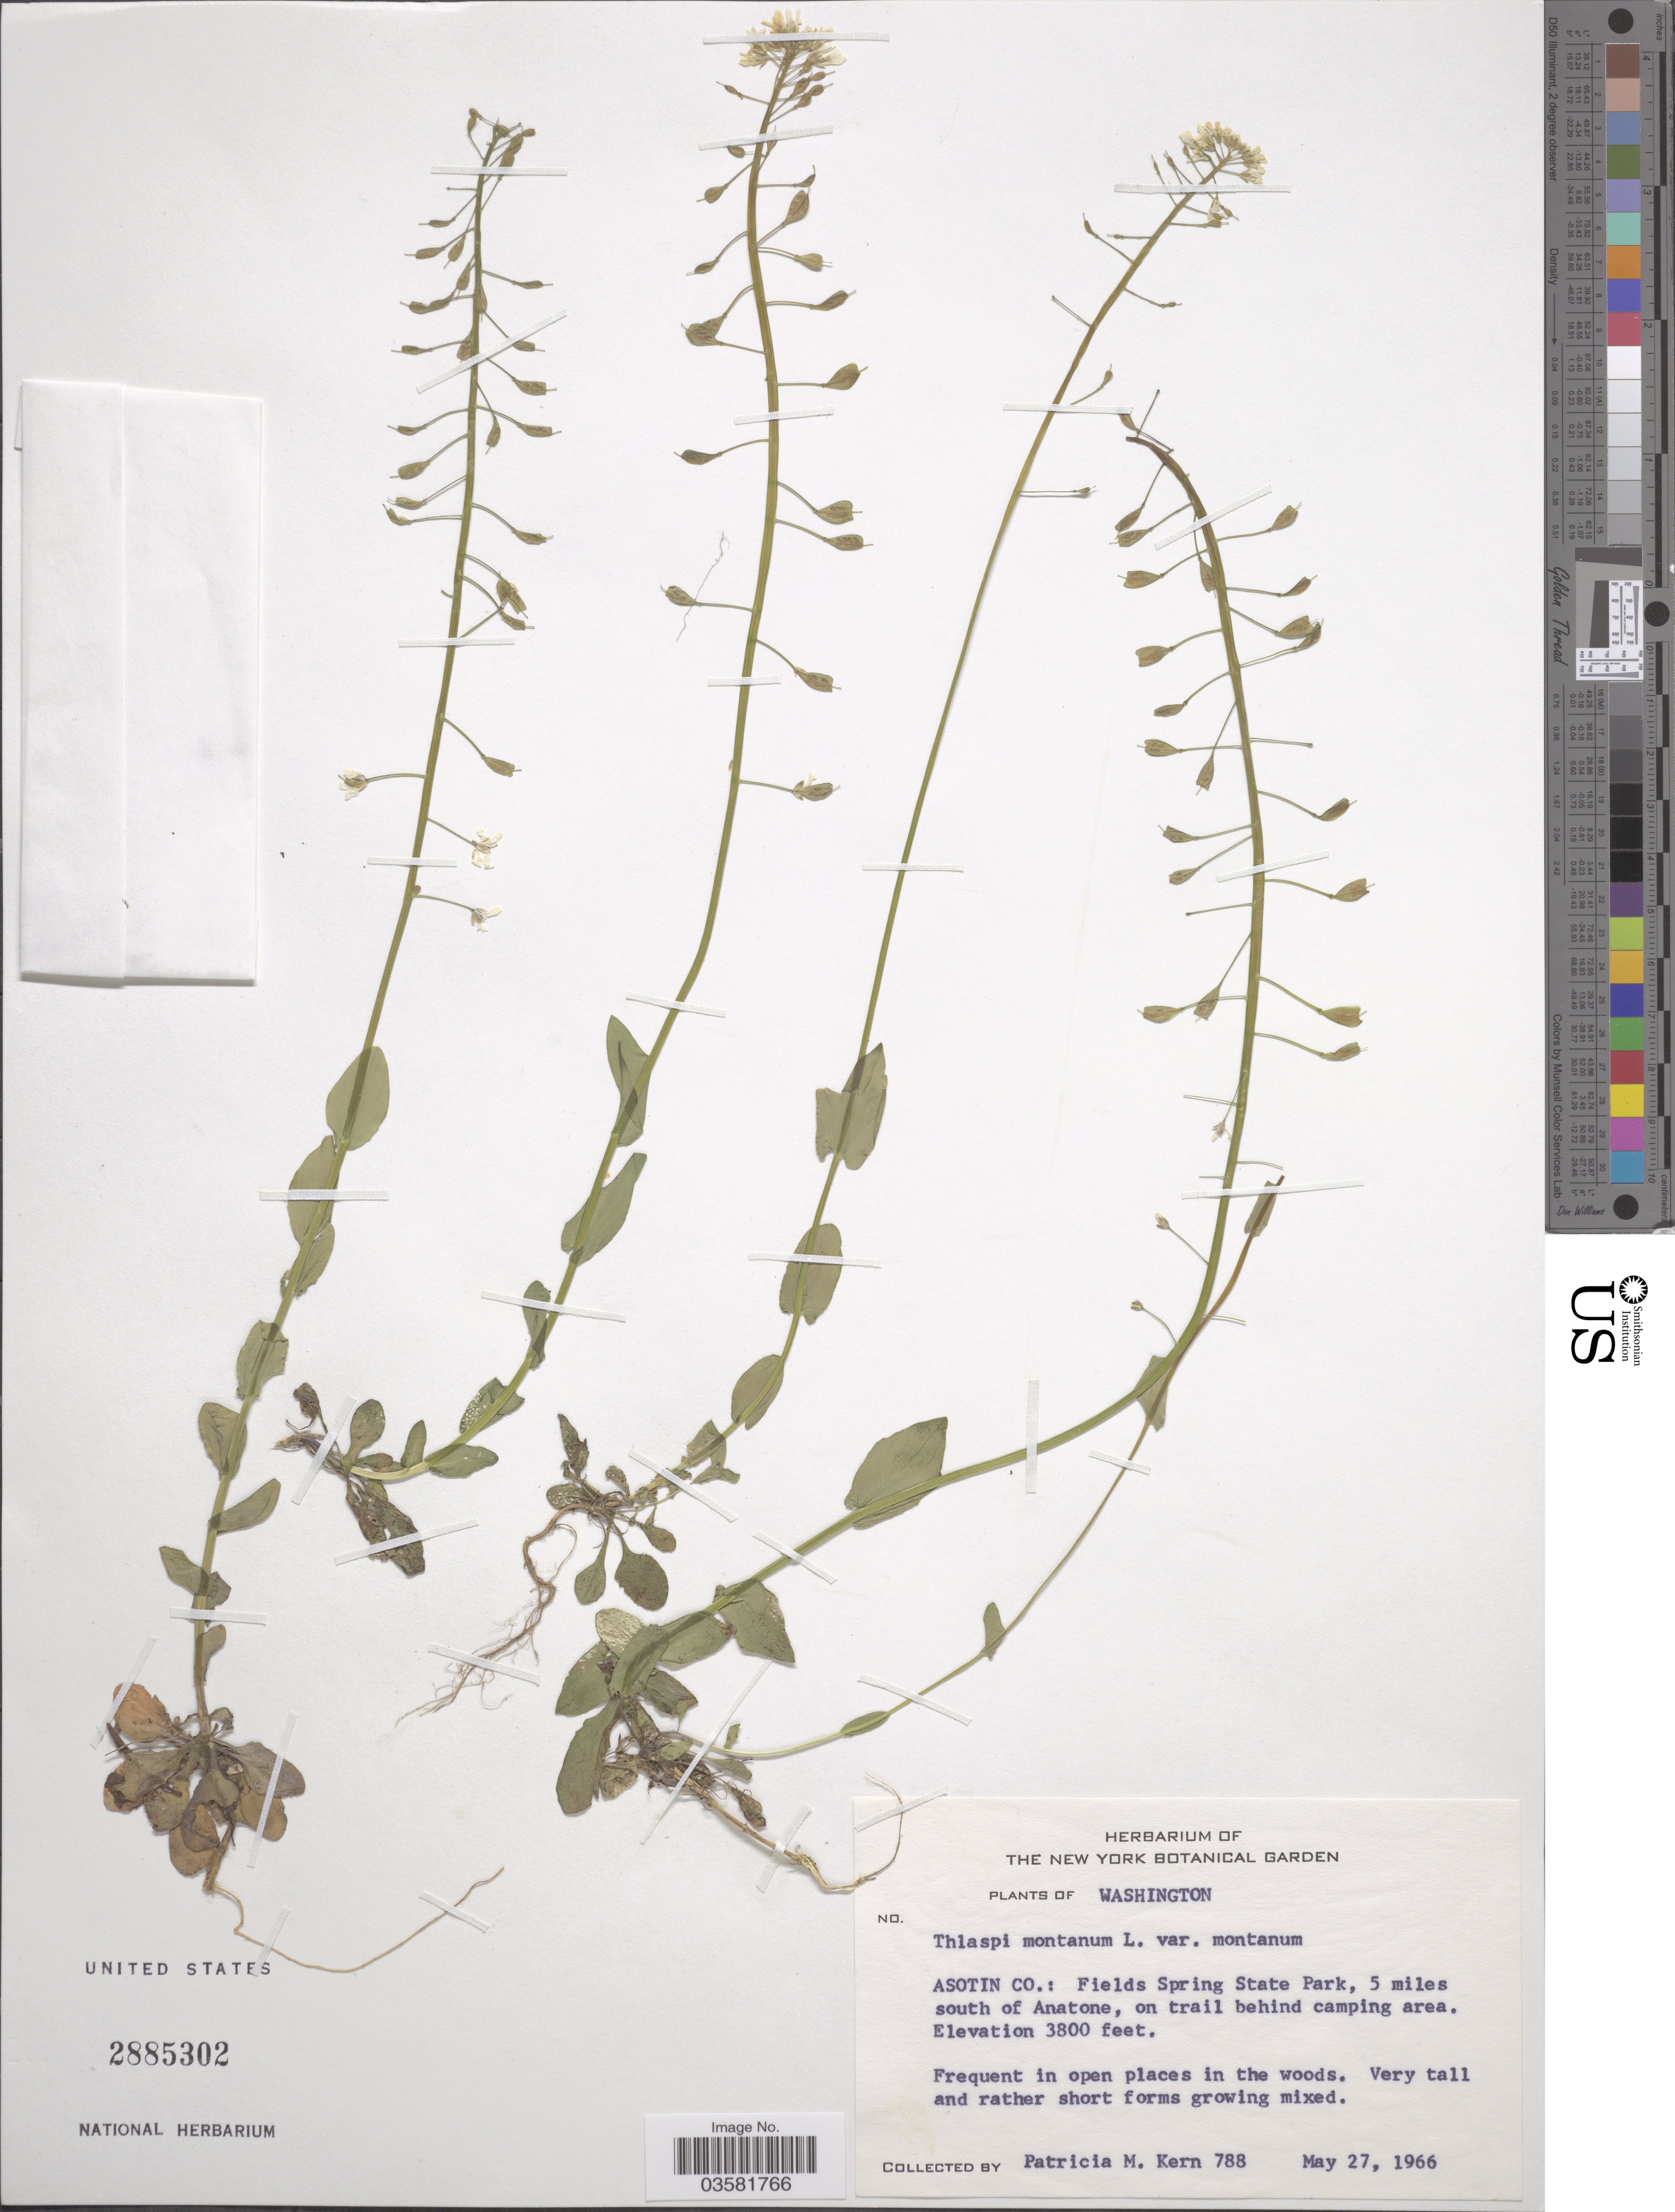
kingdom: Plantae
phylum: Tracheophyta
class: Magnoliopsida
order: Brassicales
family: Brassicaceae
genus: Thlaspi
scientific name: Thlaspi montanum var. montanum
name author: L.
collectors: P. M. Kern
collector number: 788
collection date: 1966-05-27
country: United States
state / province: Washington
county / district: Asotin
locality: Asotin Co.: Fields Spring State Park, 5 miles south of Anatone, on trail behind camping area.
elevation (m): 1158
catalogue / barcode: US 2885302